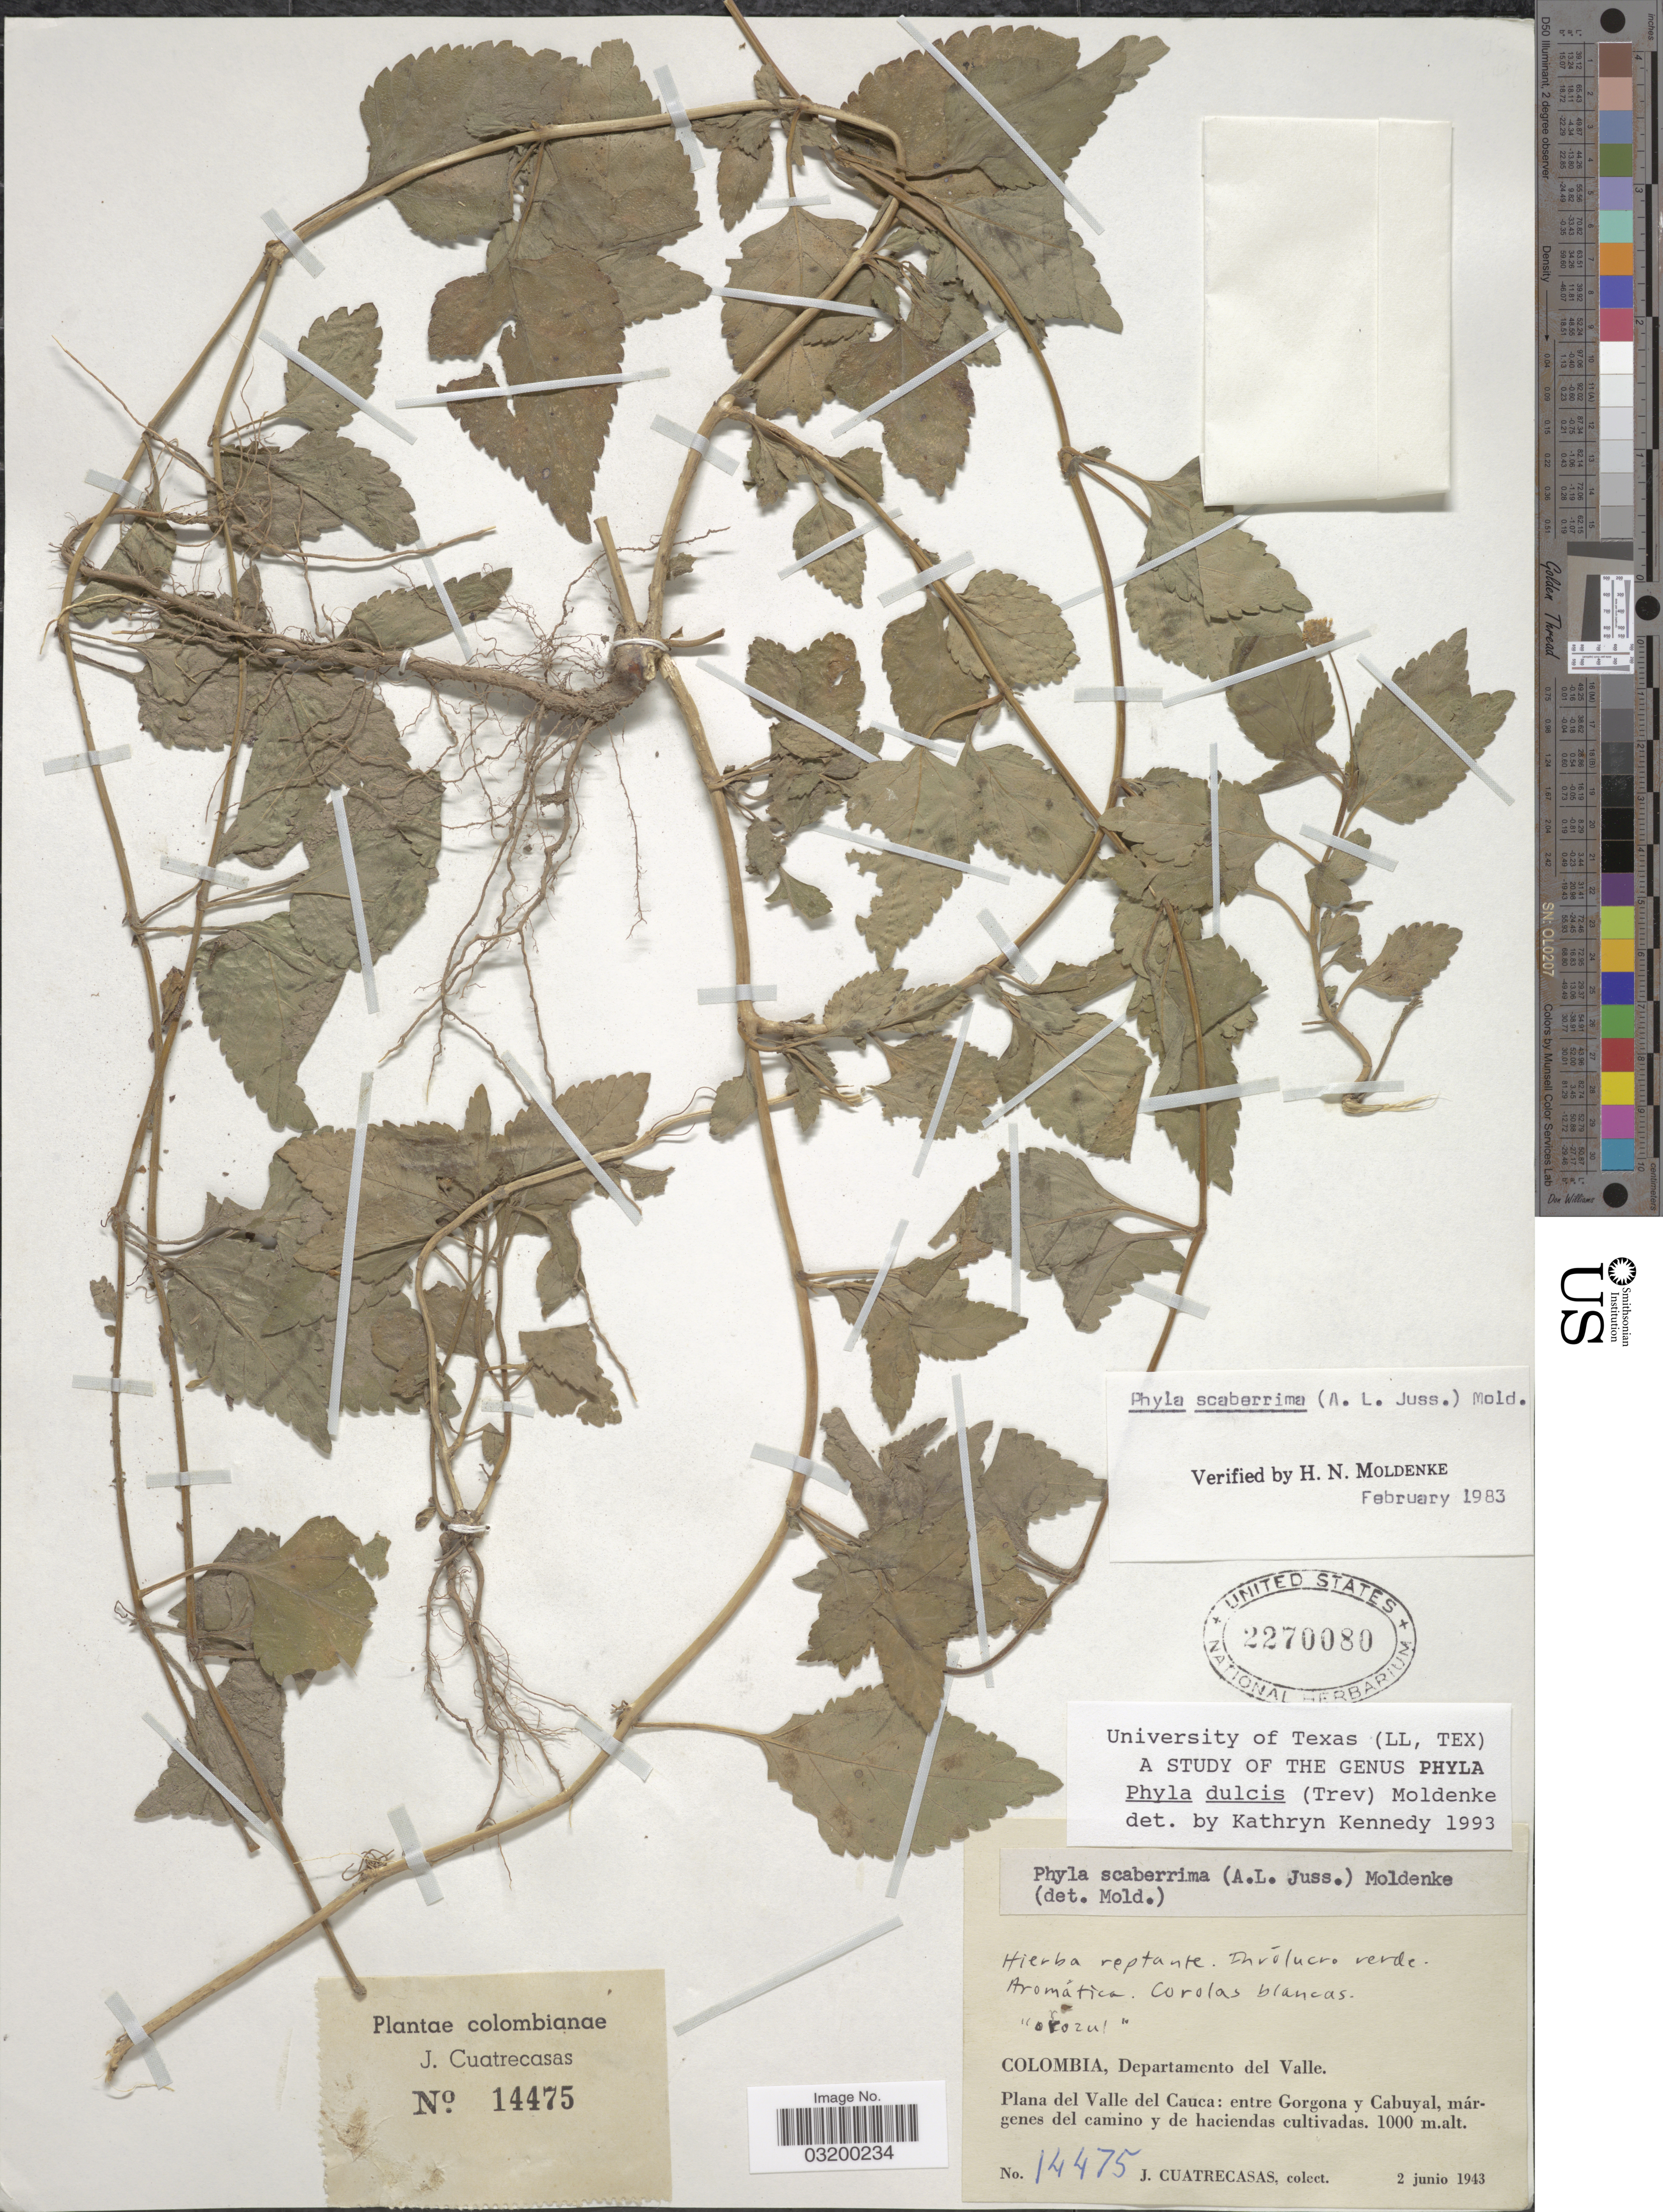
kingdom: Plantae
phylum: Tracheophyta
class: Magnoliopsida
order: Lamiales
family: Verbenaceae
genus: Phyla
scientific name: Phyla dulcis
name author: (Trevir.) Moldenke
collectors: J. Cuatrecasas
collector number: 14475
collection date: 1943-06-02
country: Colombia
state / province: Valle del Cauca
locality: Departamento del Valle. Plana del Valle del Cauca: entre Gorgona y Cabuyal.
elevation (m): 1000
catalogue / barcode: US 2270080